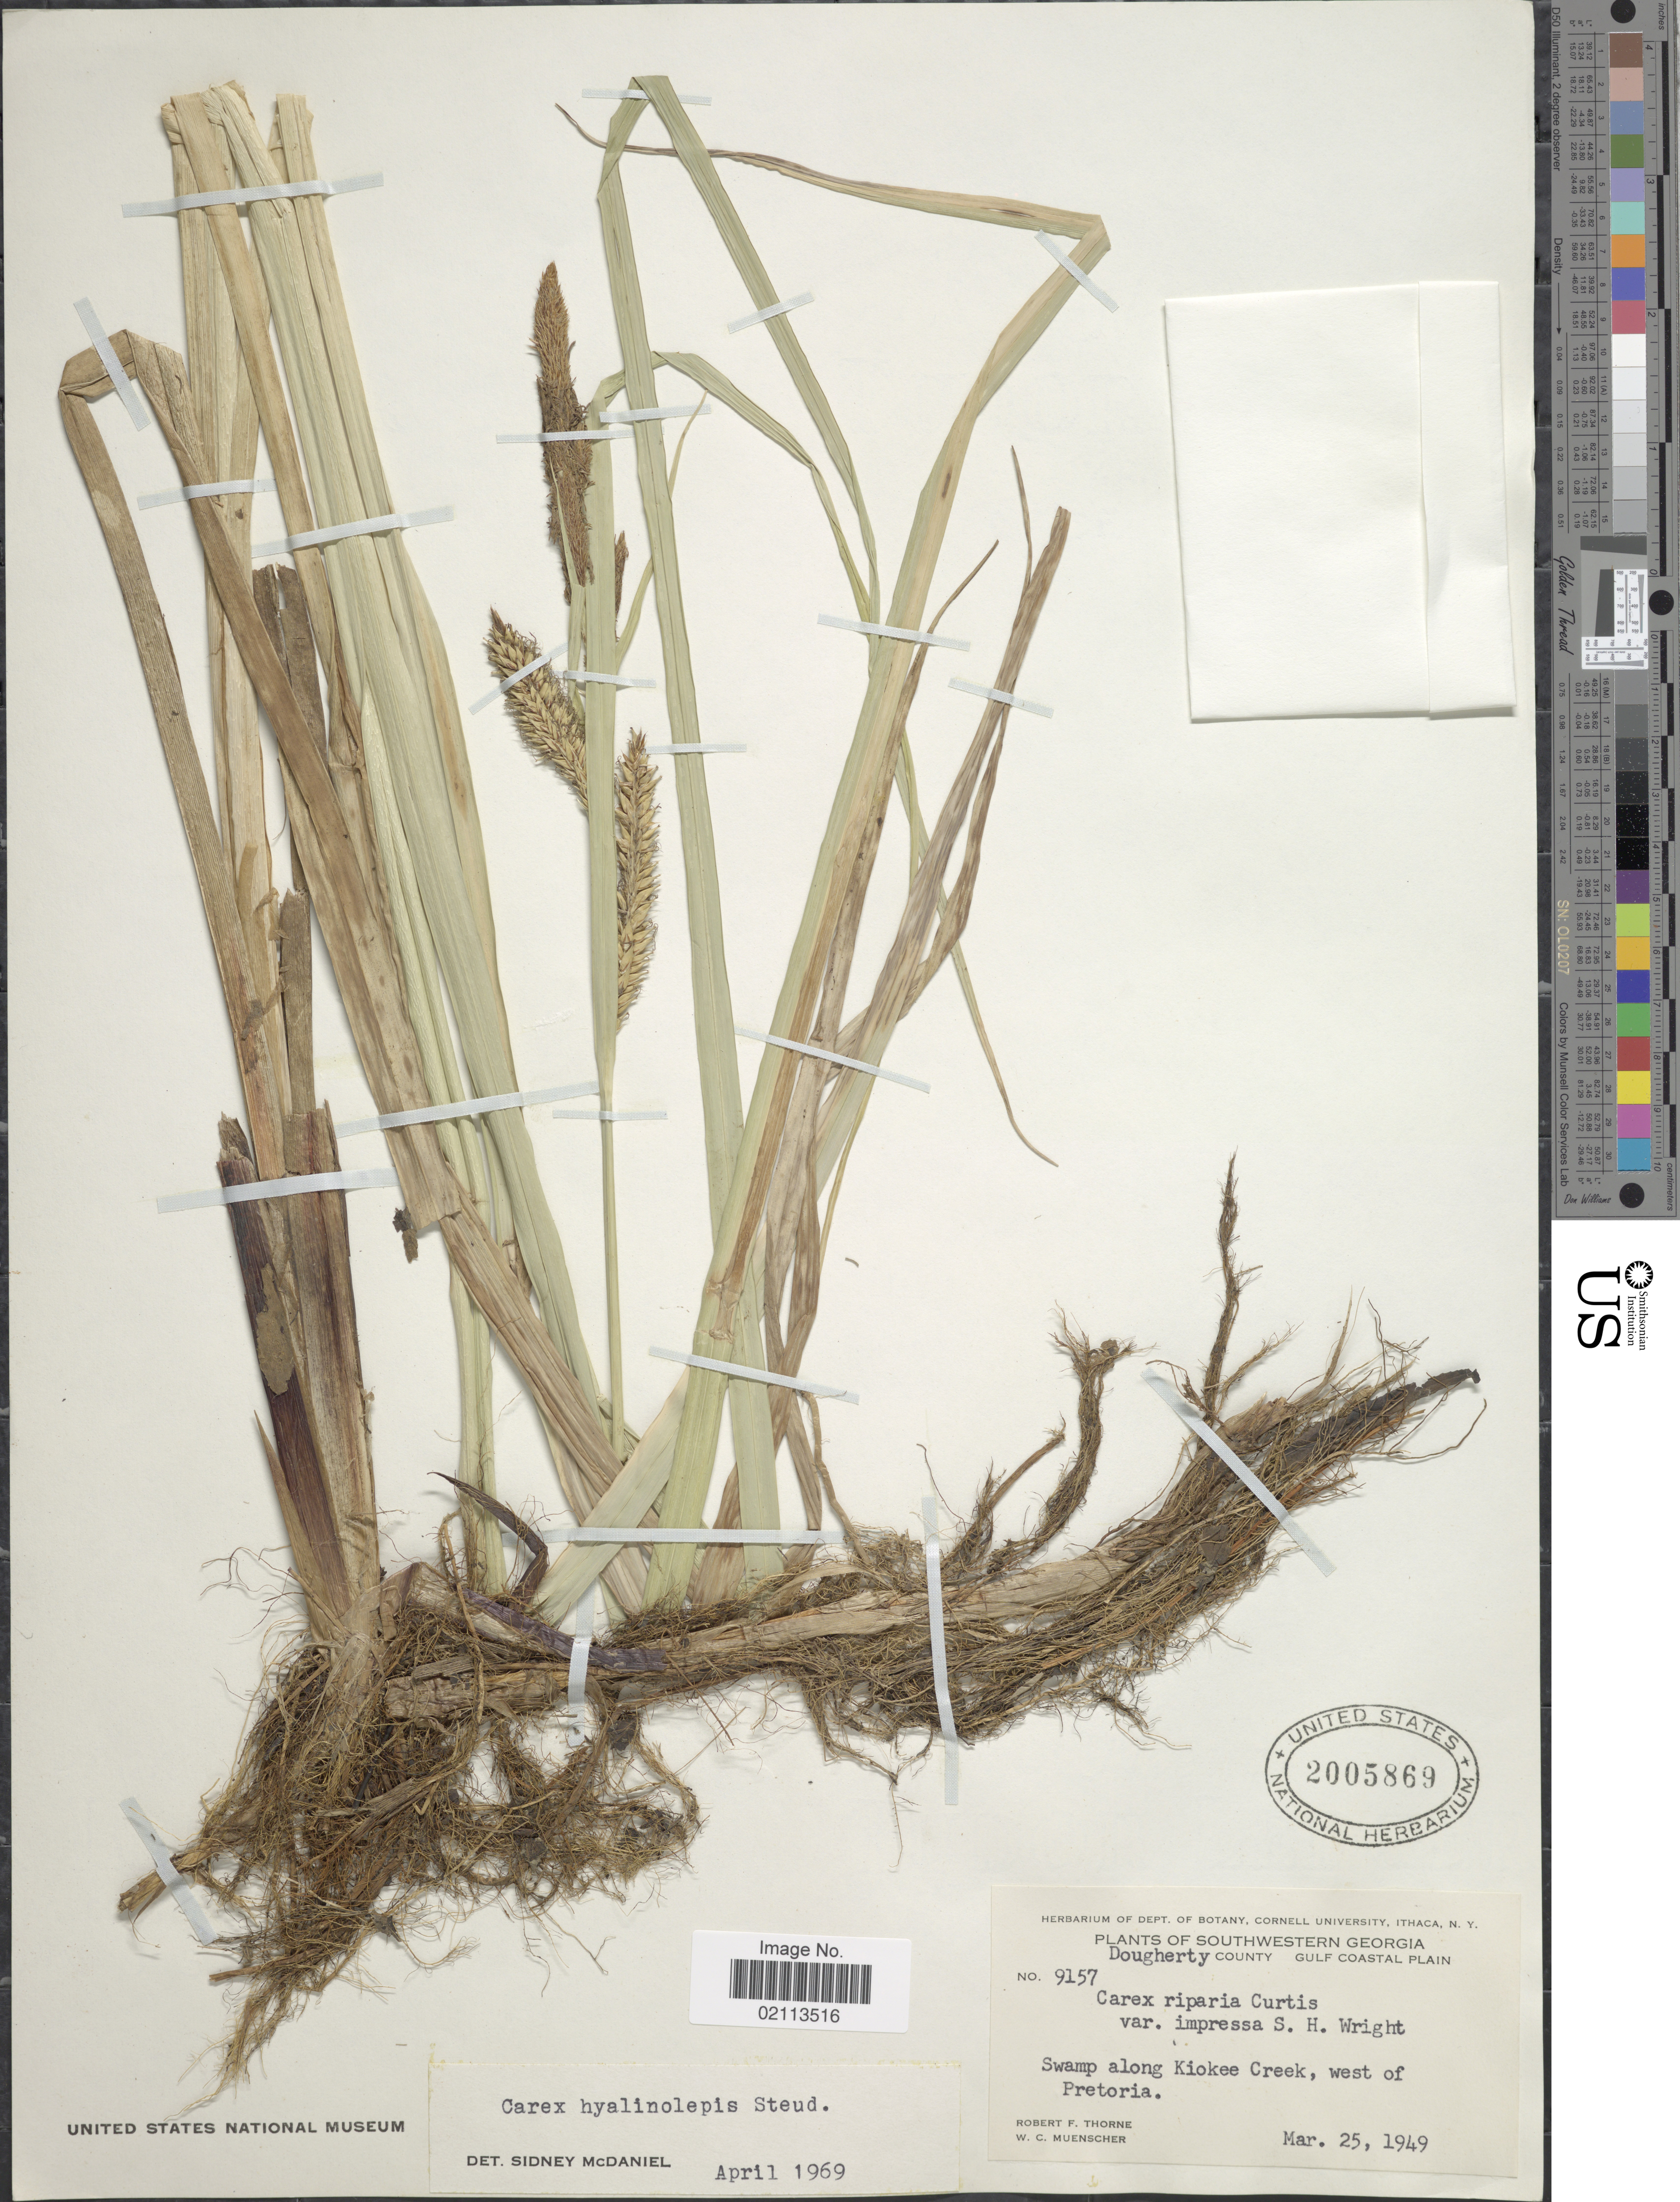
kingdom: Plantae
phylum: Tracheophyta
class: Liliopsida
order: Poales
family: Cyperaceae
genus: Carex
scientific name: Carex hyalinolepis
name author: Steud.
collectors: R. F. Thorne & W. Muenscher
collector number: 9157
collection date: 1949-03-25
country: United States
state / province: Georgia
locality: Southwestern Georgia, Dougherty County, Gulf Coastal Plain, Swamp along Kiokee Creek, west of Pretoria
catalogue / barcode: US 2005869